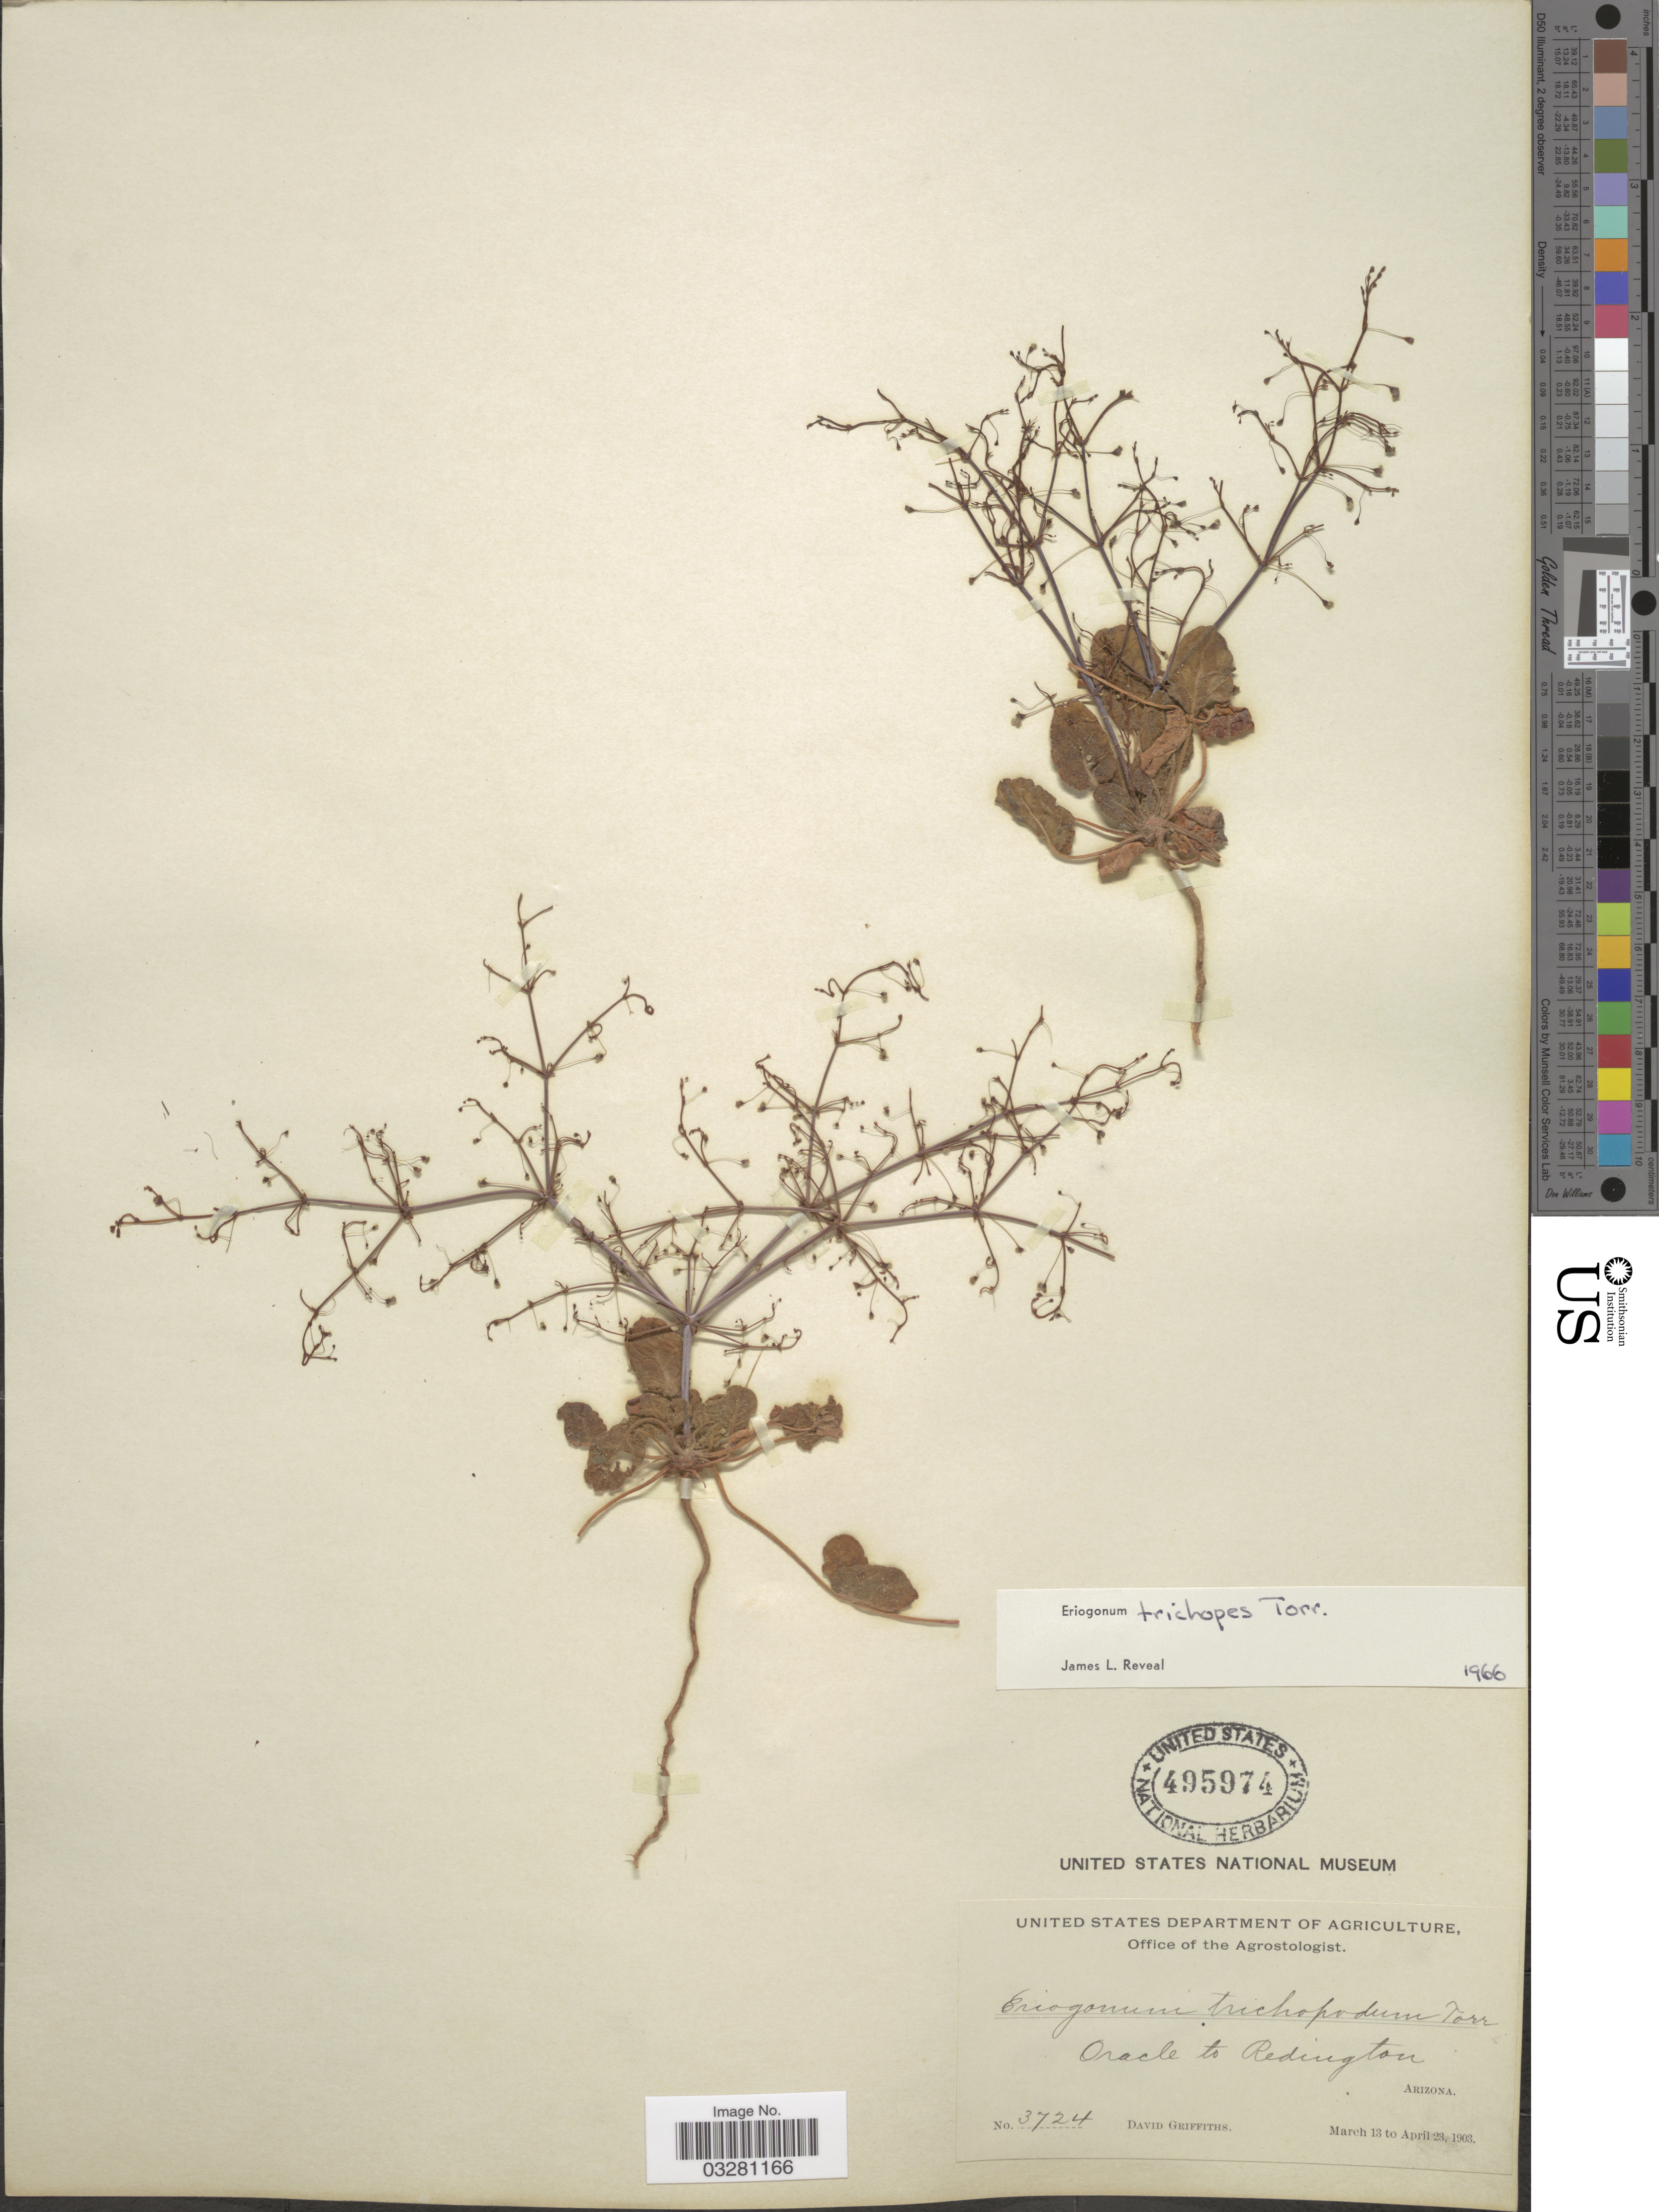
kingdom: Plantae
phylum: Tracheophyta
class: Magnoliopsida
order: Caryophyllales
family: Polygonaceae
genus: Eriogonum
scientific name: Eriogonum trichopes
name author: Torr.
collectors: D. Griffiths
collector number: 3724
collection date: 1903-03-13/1903-04-23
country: United States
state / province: Arizona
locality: Oracle to Redington.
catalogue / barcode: US 495974